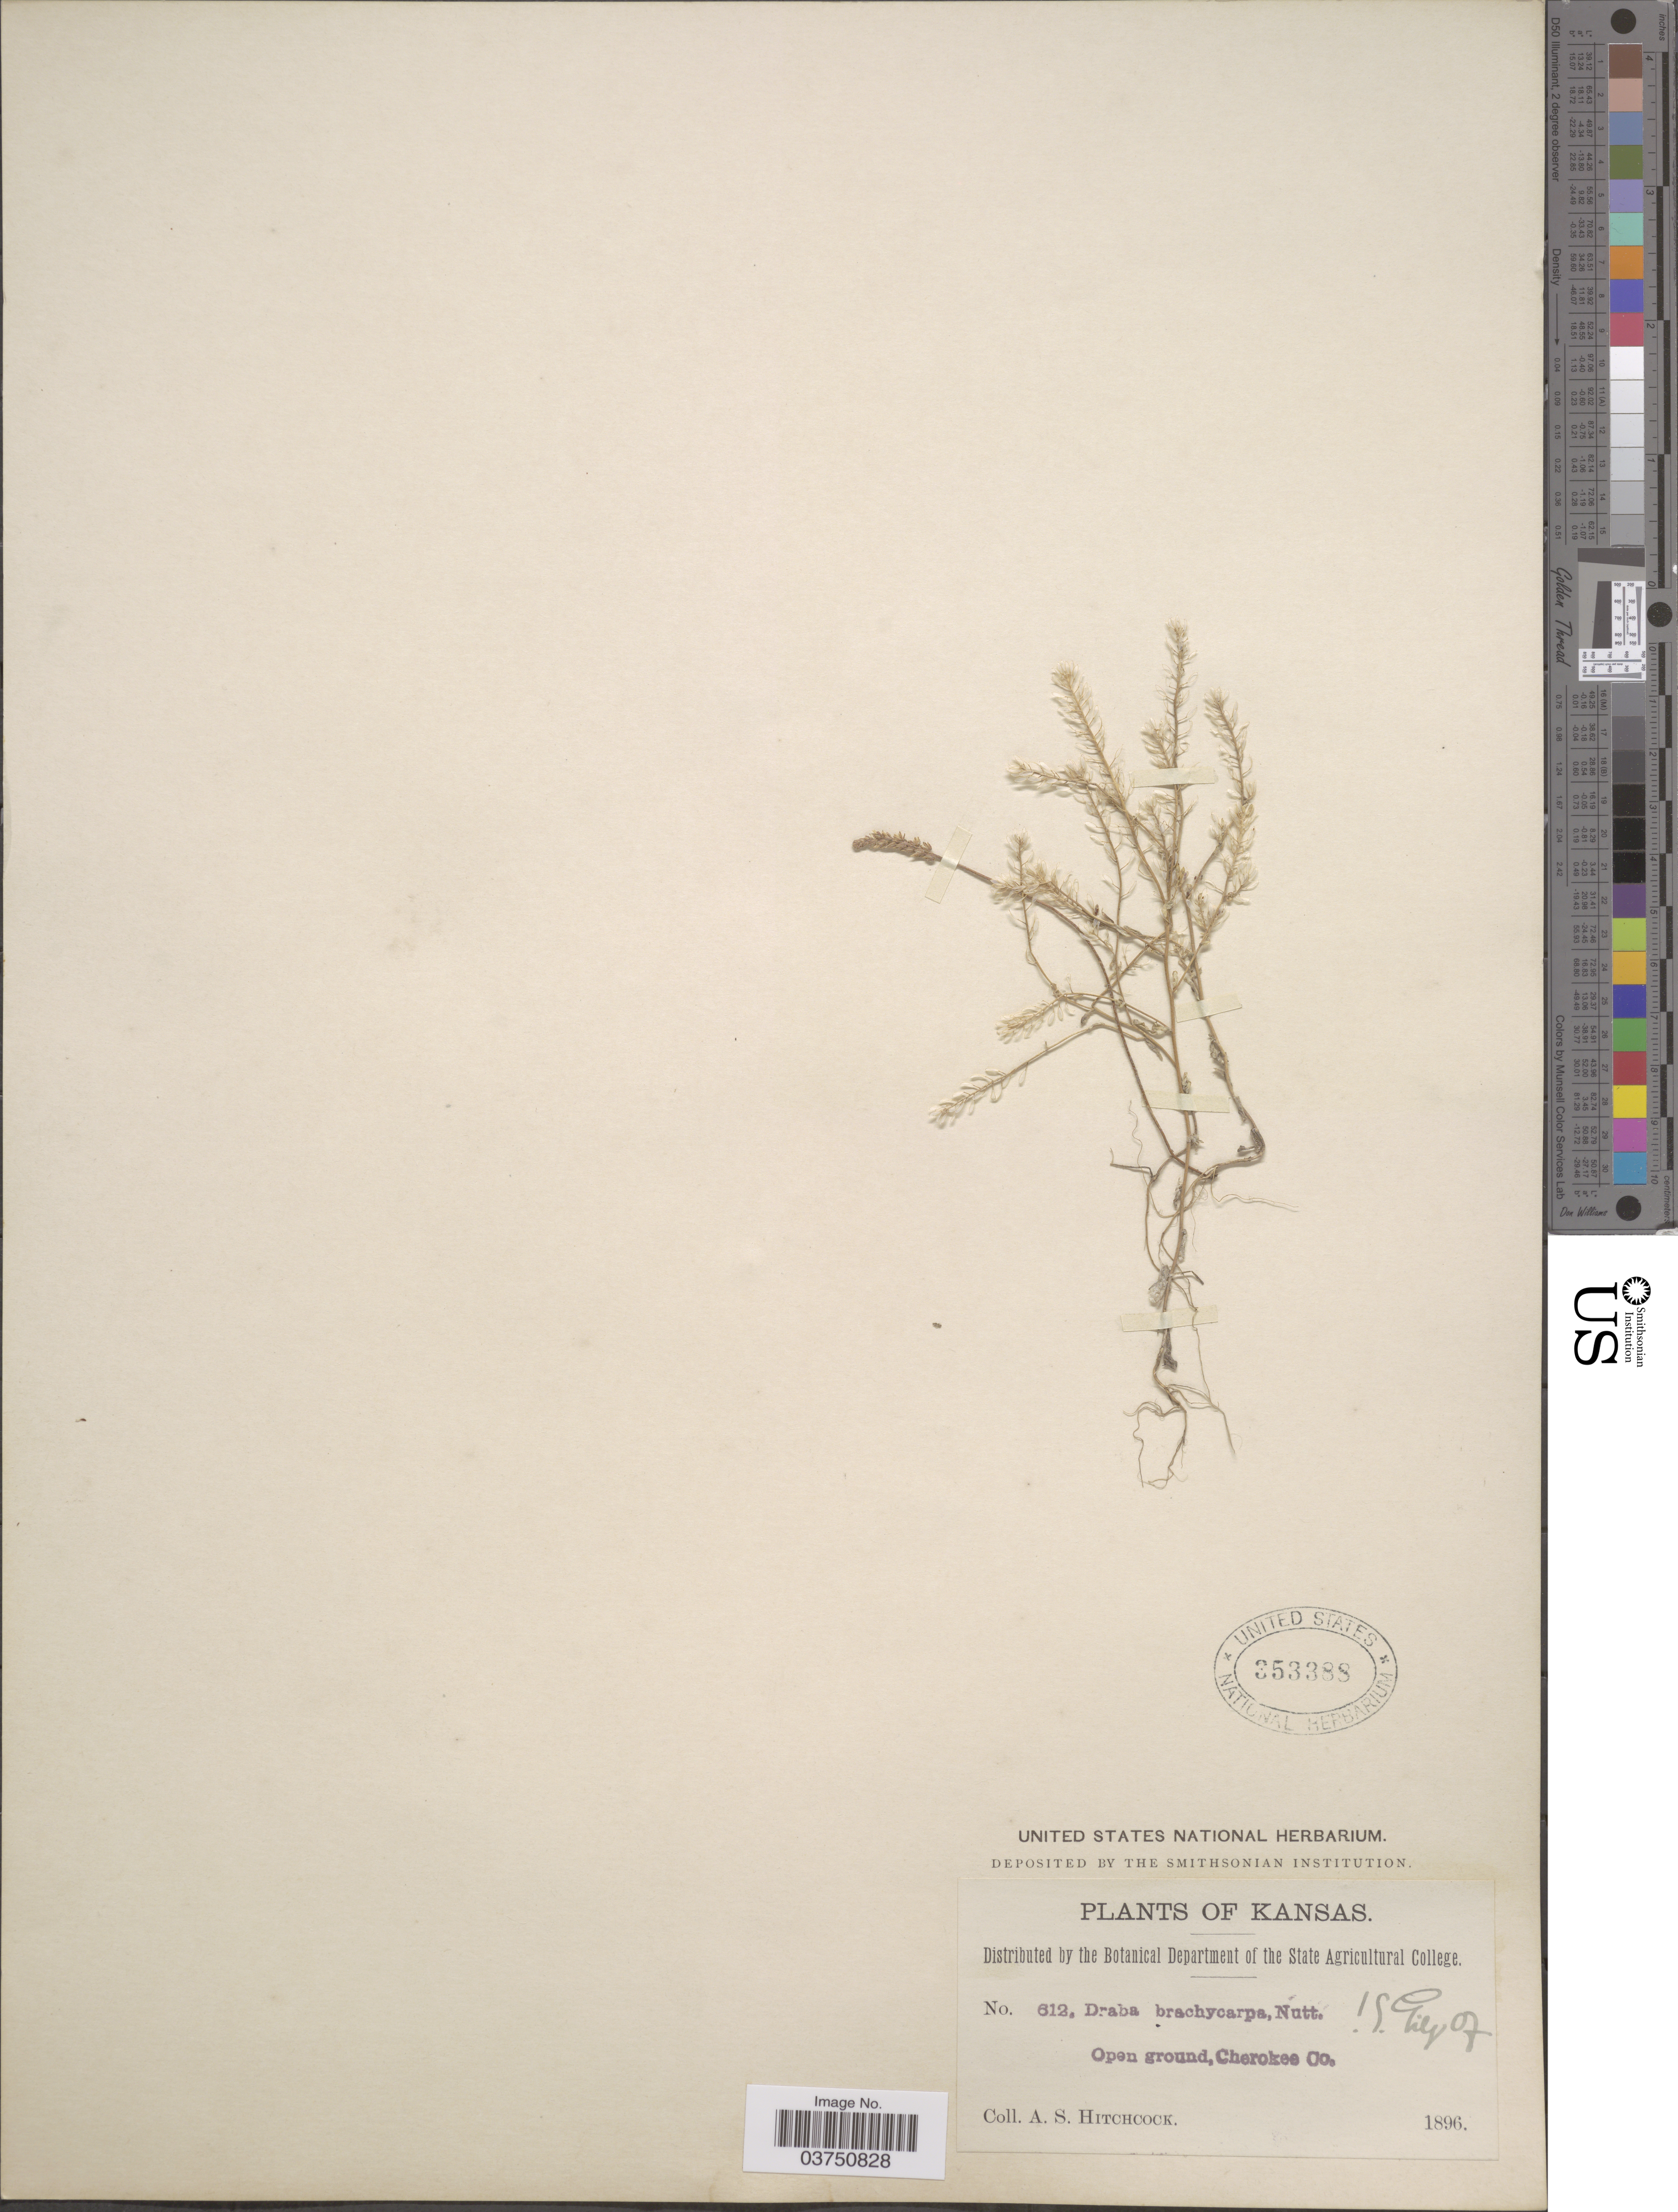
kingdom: Plantae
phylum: Tracheophyta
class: Magnoliopsida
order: Brassicales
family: Brassicaceae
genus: Draba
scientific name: Draba brachycarpa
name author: (Nutt.) Torr. & A. Gray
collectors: A. S. Hitchcock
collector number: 612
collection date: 1896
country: United States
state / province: Kansas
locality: Open ground, Cherokee Co.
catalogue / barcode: US 353388